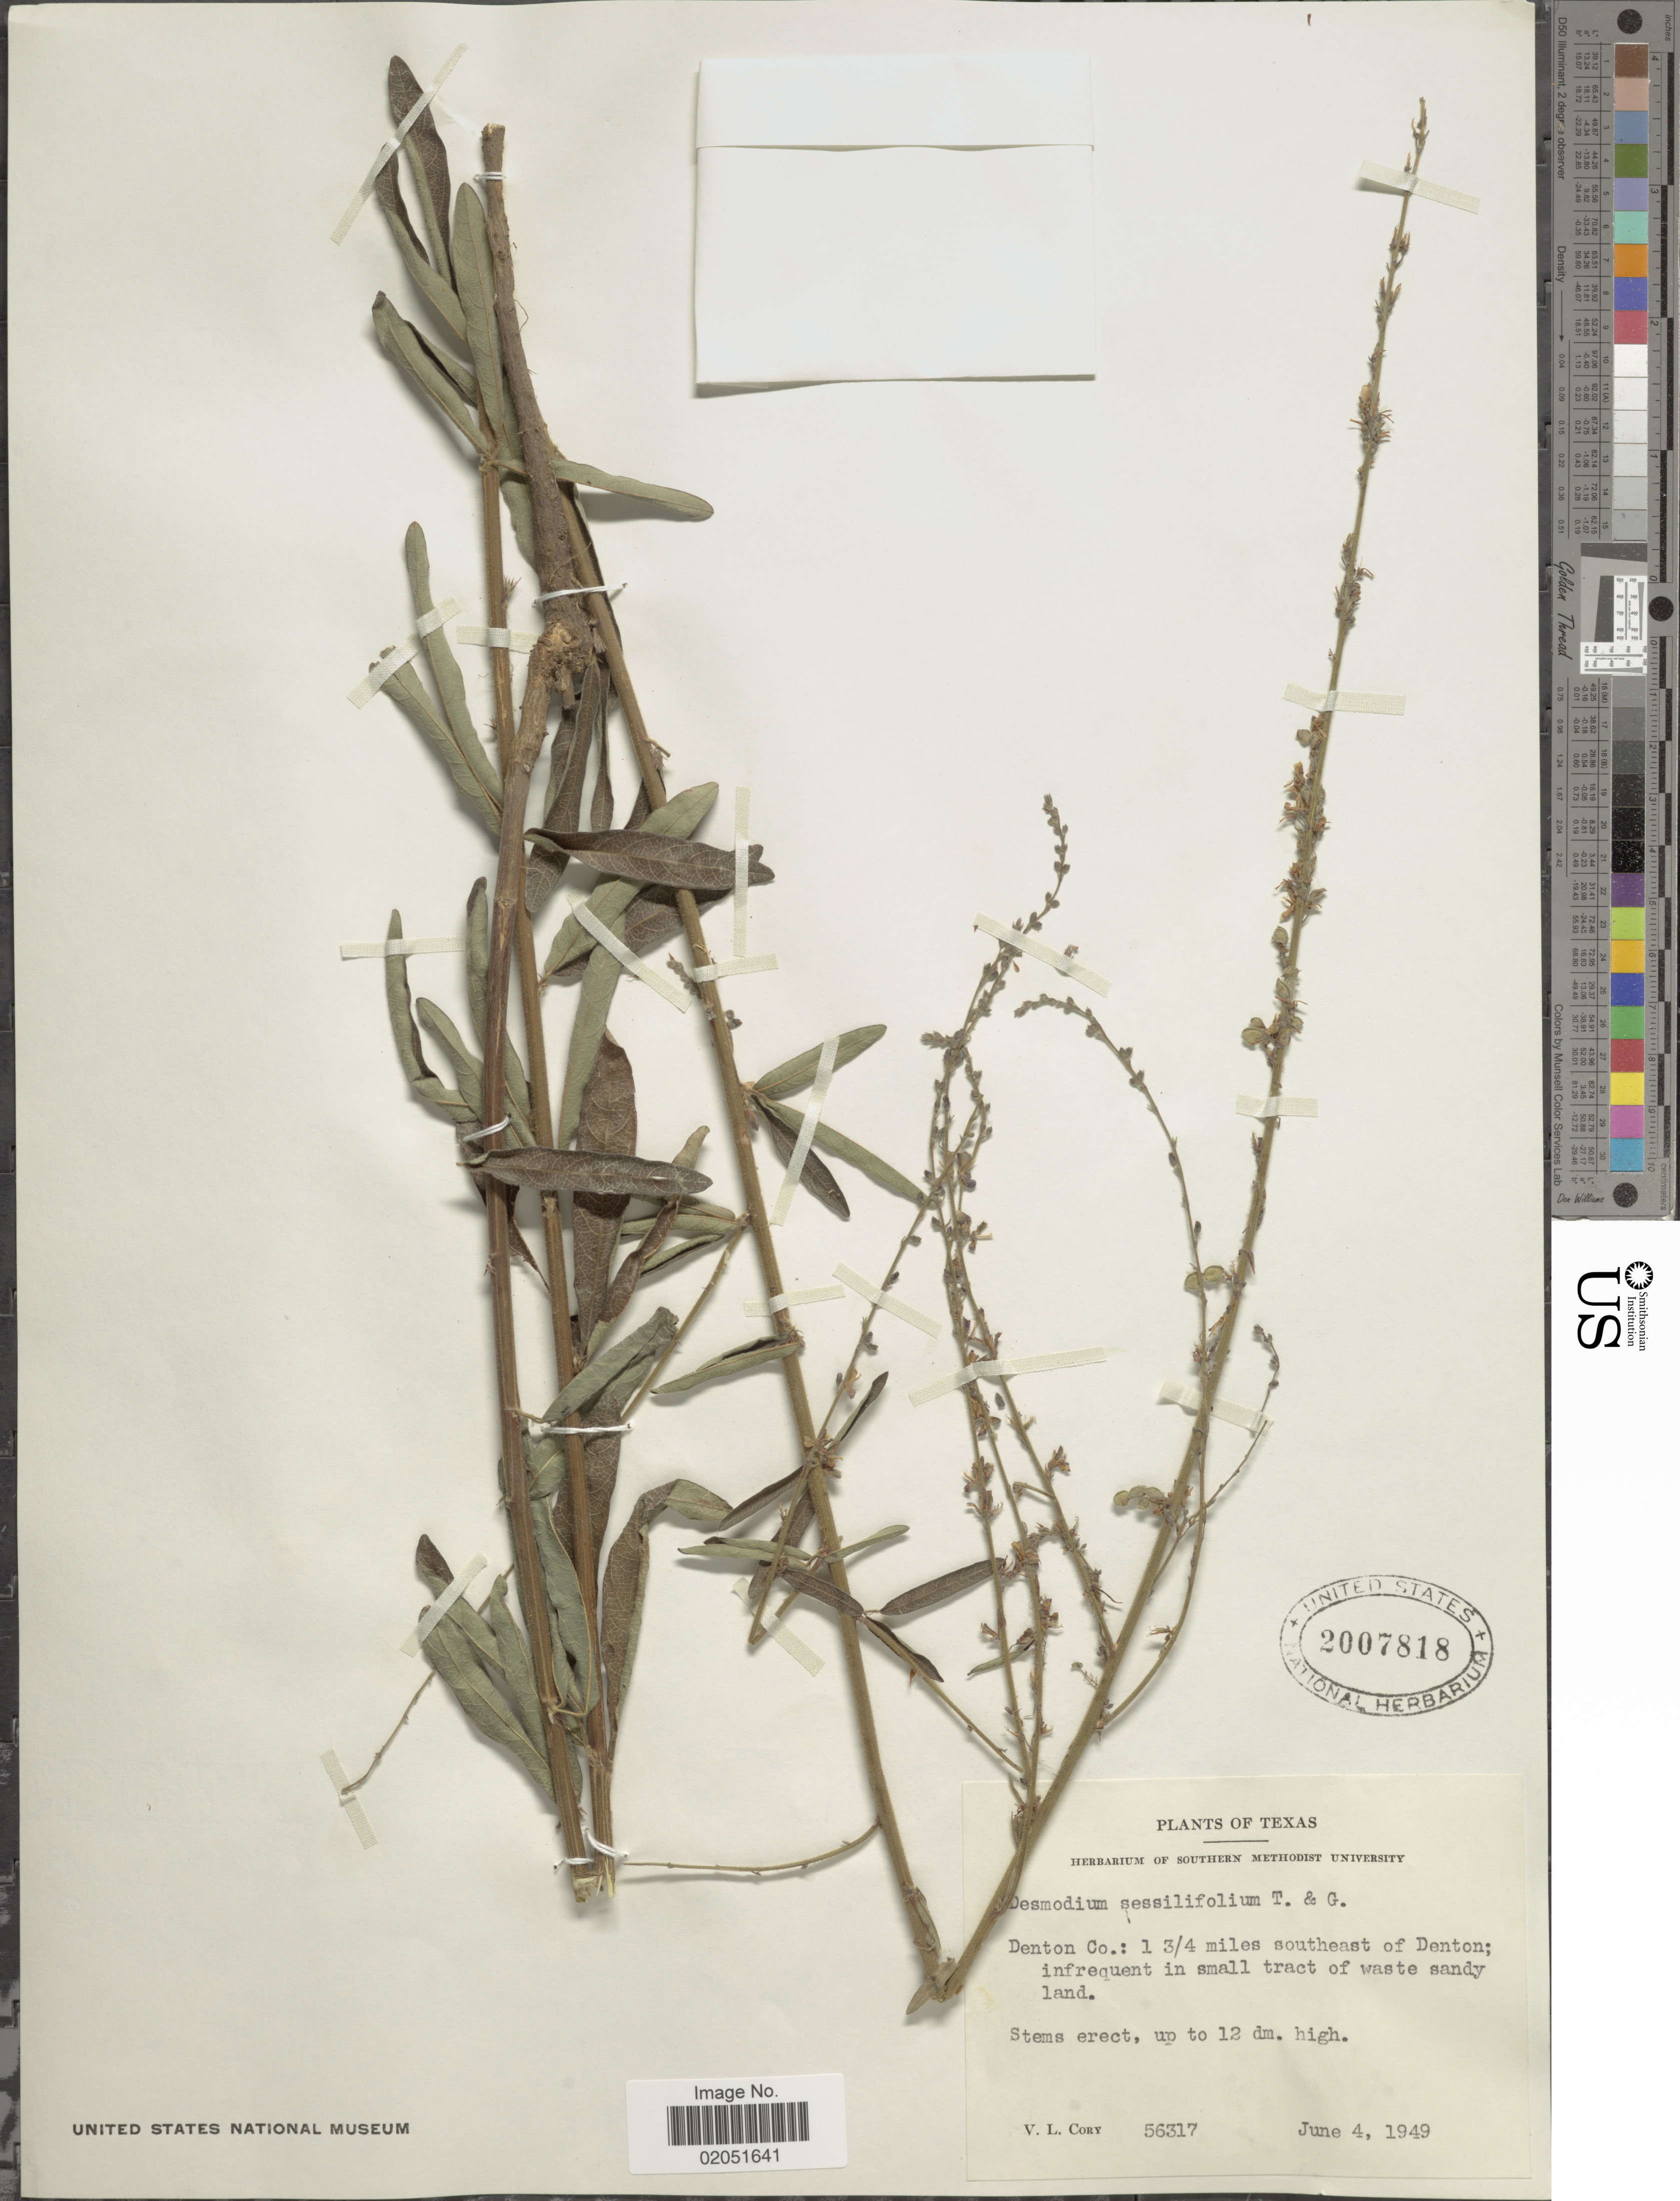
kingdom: Plantae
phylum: Tracheophyta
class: Magnoliopsida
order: Fabales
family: Fabaceae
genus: Desmodium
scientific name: Desmodium sessilifolium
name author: Torr. & A. Gray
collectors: V. Cory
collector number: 56317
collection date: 1949-06-04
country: United States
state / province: Texas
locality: Denton Co.: 1 3/4 miles southeast of Denton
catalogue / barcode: US 2007818